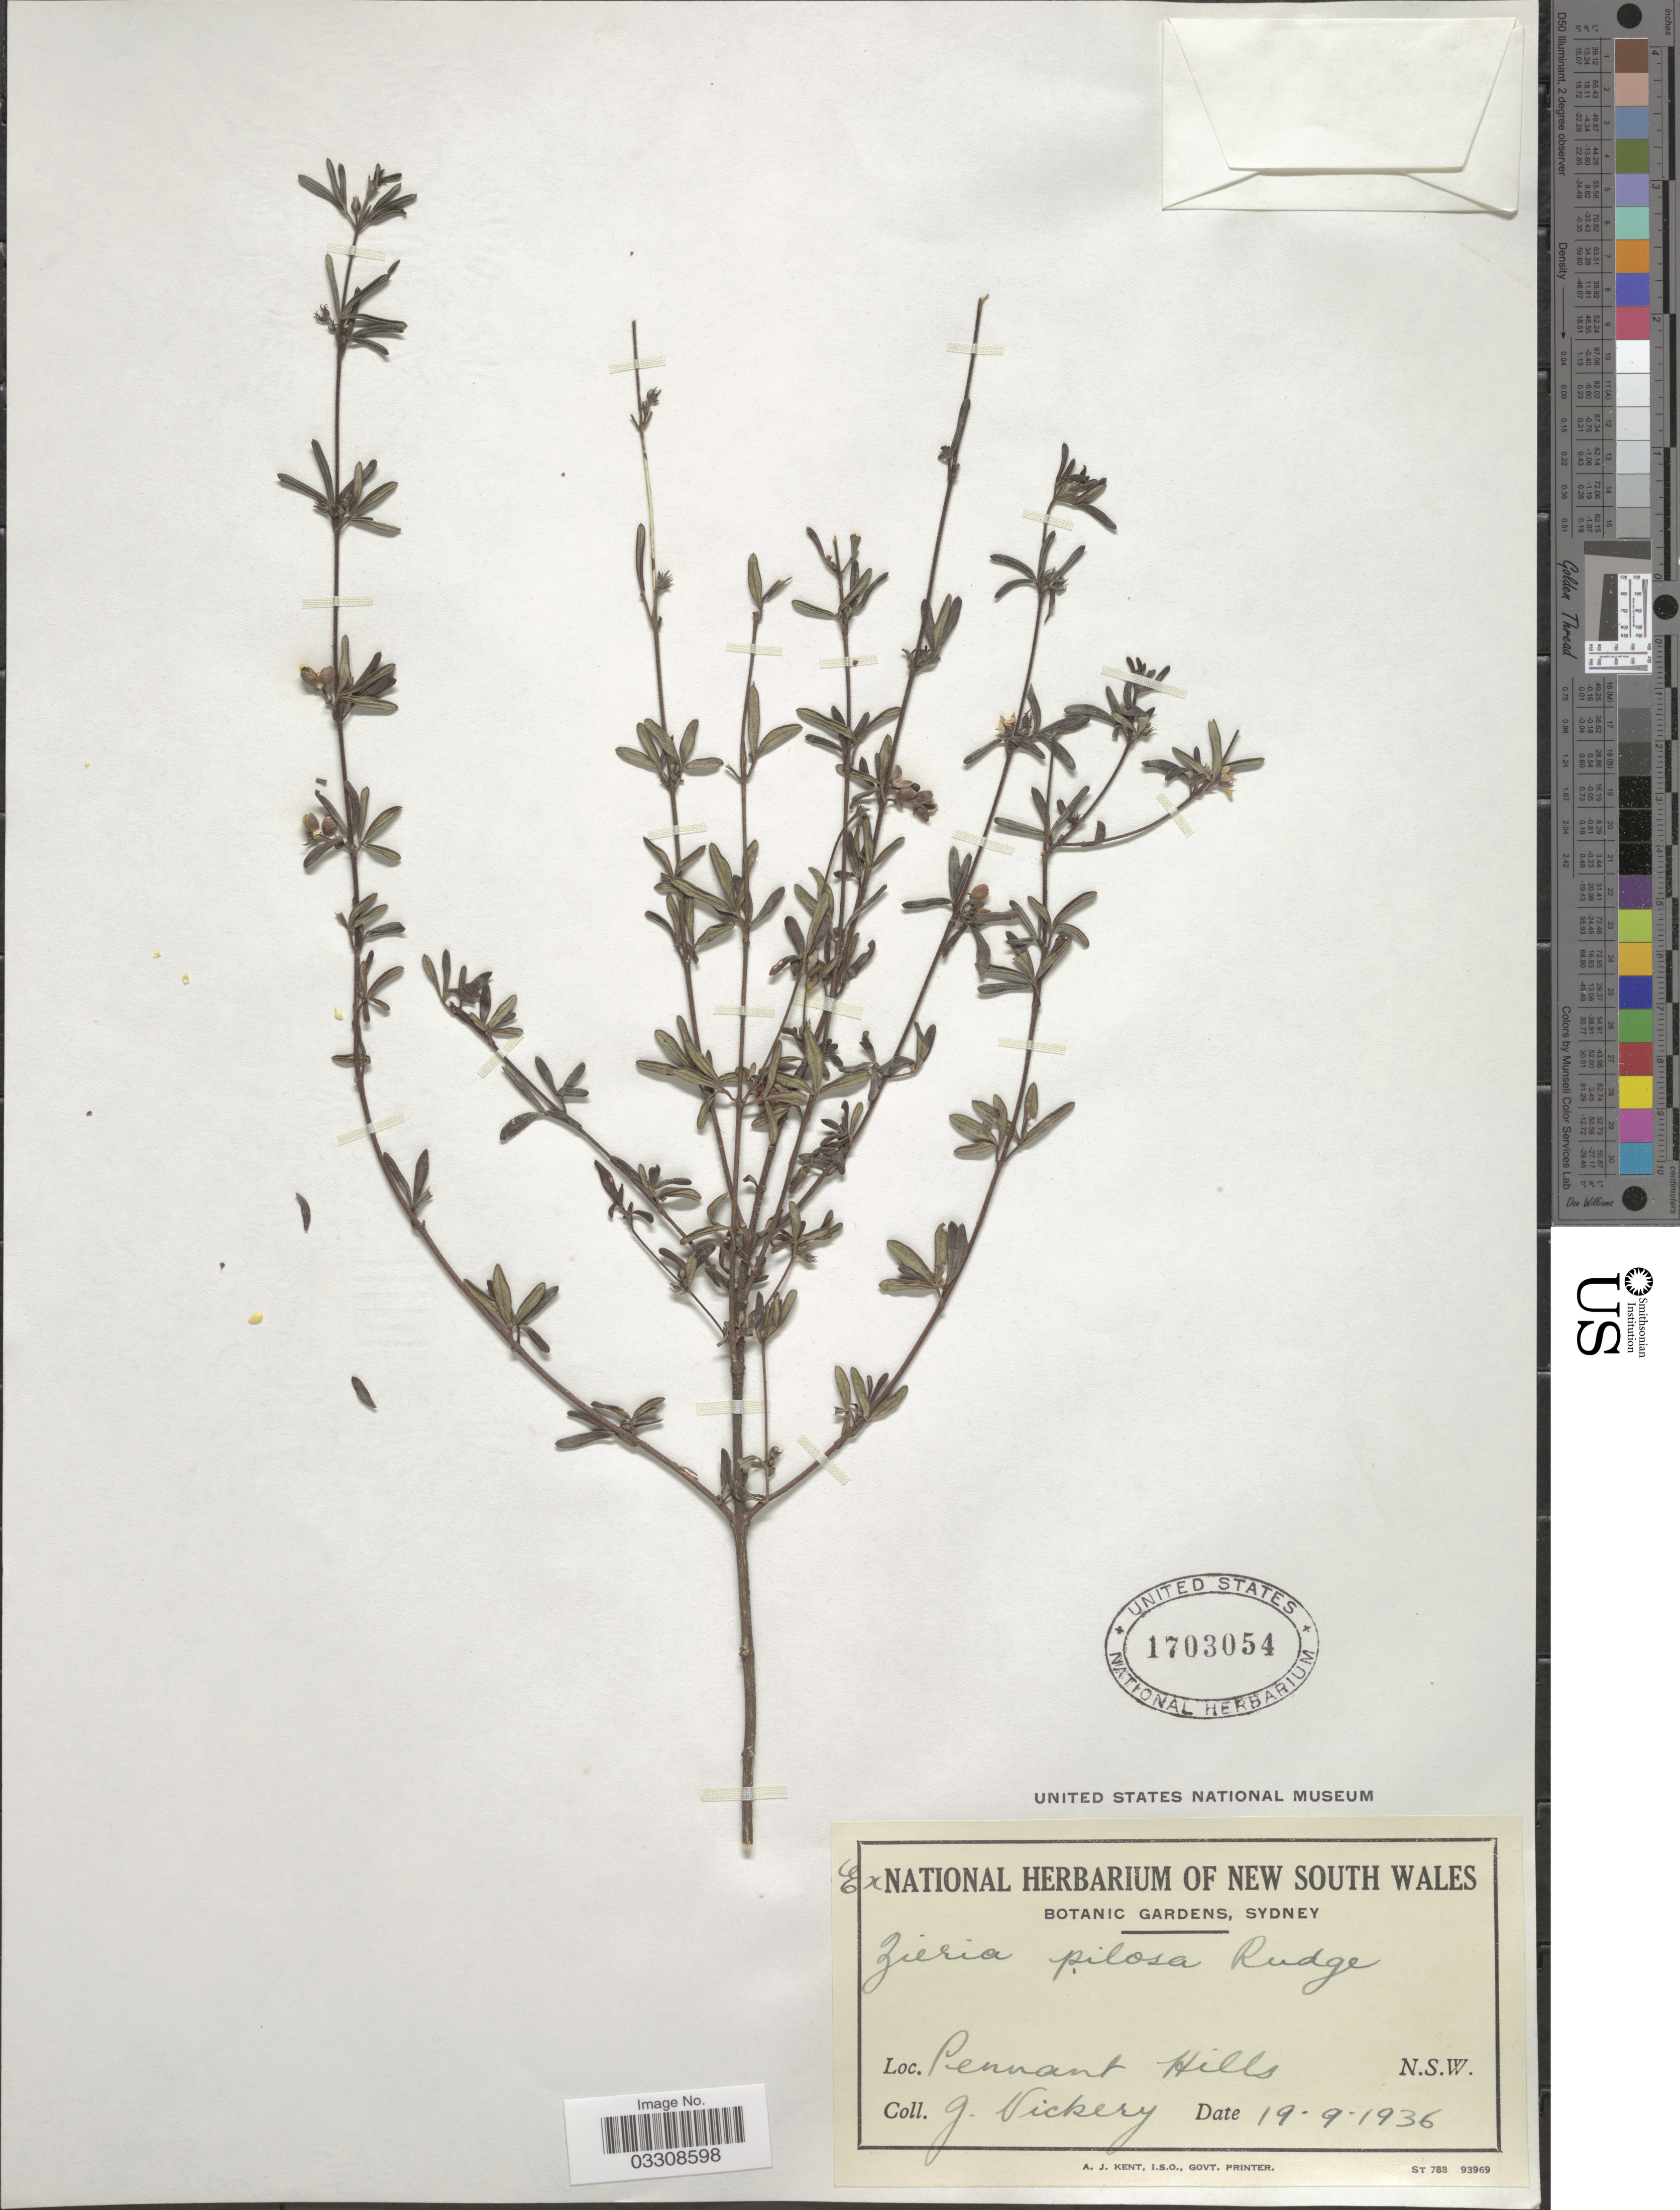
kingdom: Plantae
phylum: Tracheophyta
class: Magnoliopsida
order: Sapindales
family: Rutaceae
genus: Zieria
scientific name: Zieria pilosa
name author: Rudge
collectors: J. Vickery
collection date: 1936-09-19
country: Australia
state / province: New South Wales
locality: Pennant Hills.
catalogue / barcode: US 1703054